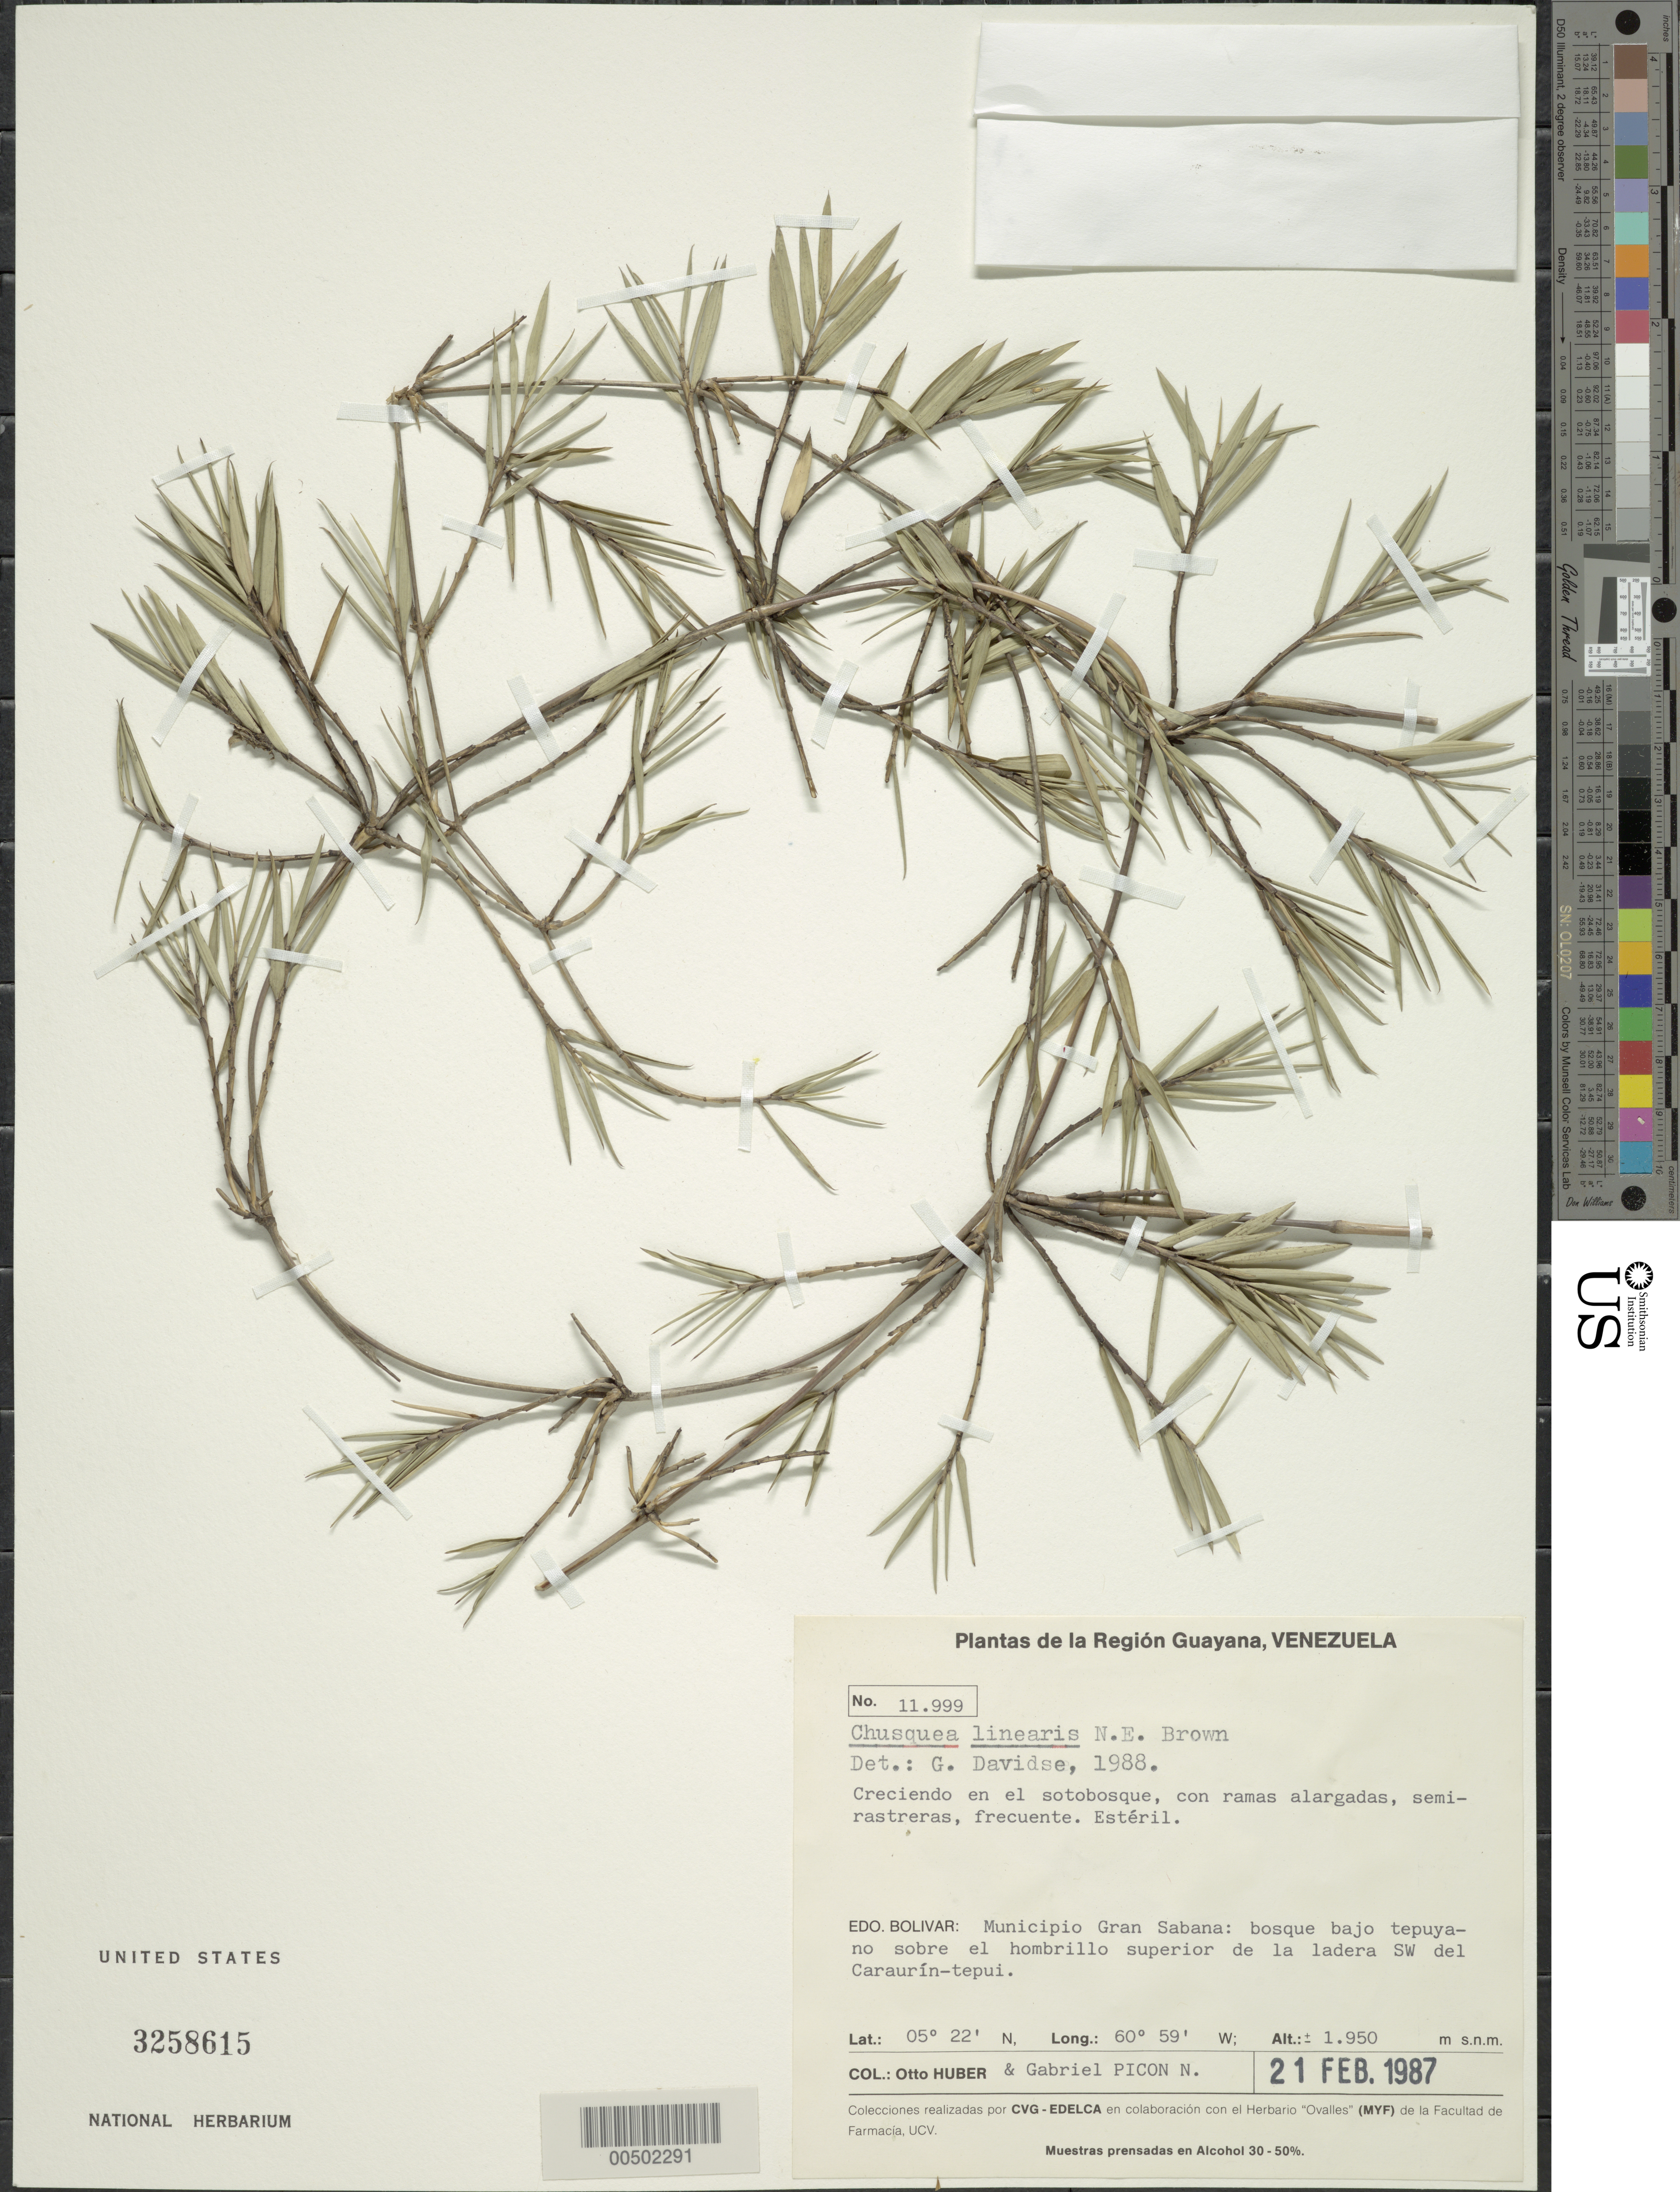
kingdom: Plantae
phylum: Tracheophyta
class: Liliopsida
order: Poales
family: Poaceae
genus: Chusquea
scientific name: Chusquea linearis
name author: N.E. Br.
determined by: Davidse, Gerrit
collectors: O. Huber & G. Picón Navas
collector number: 11999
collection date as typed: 21 Feb 1987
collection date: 1987-02-21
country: Venezuela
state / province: Bolivar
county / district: Gran Sabana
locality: Sw del caraurin-tepui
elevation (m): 1950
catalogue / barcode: US 3258615